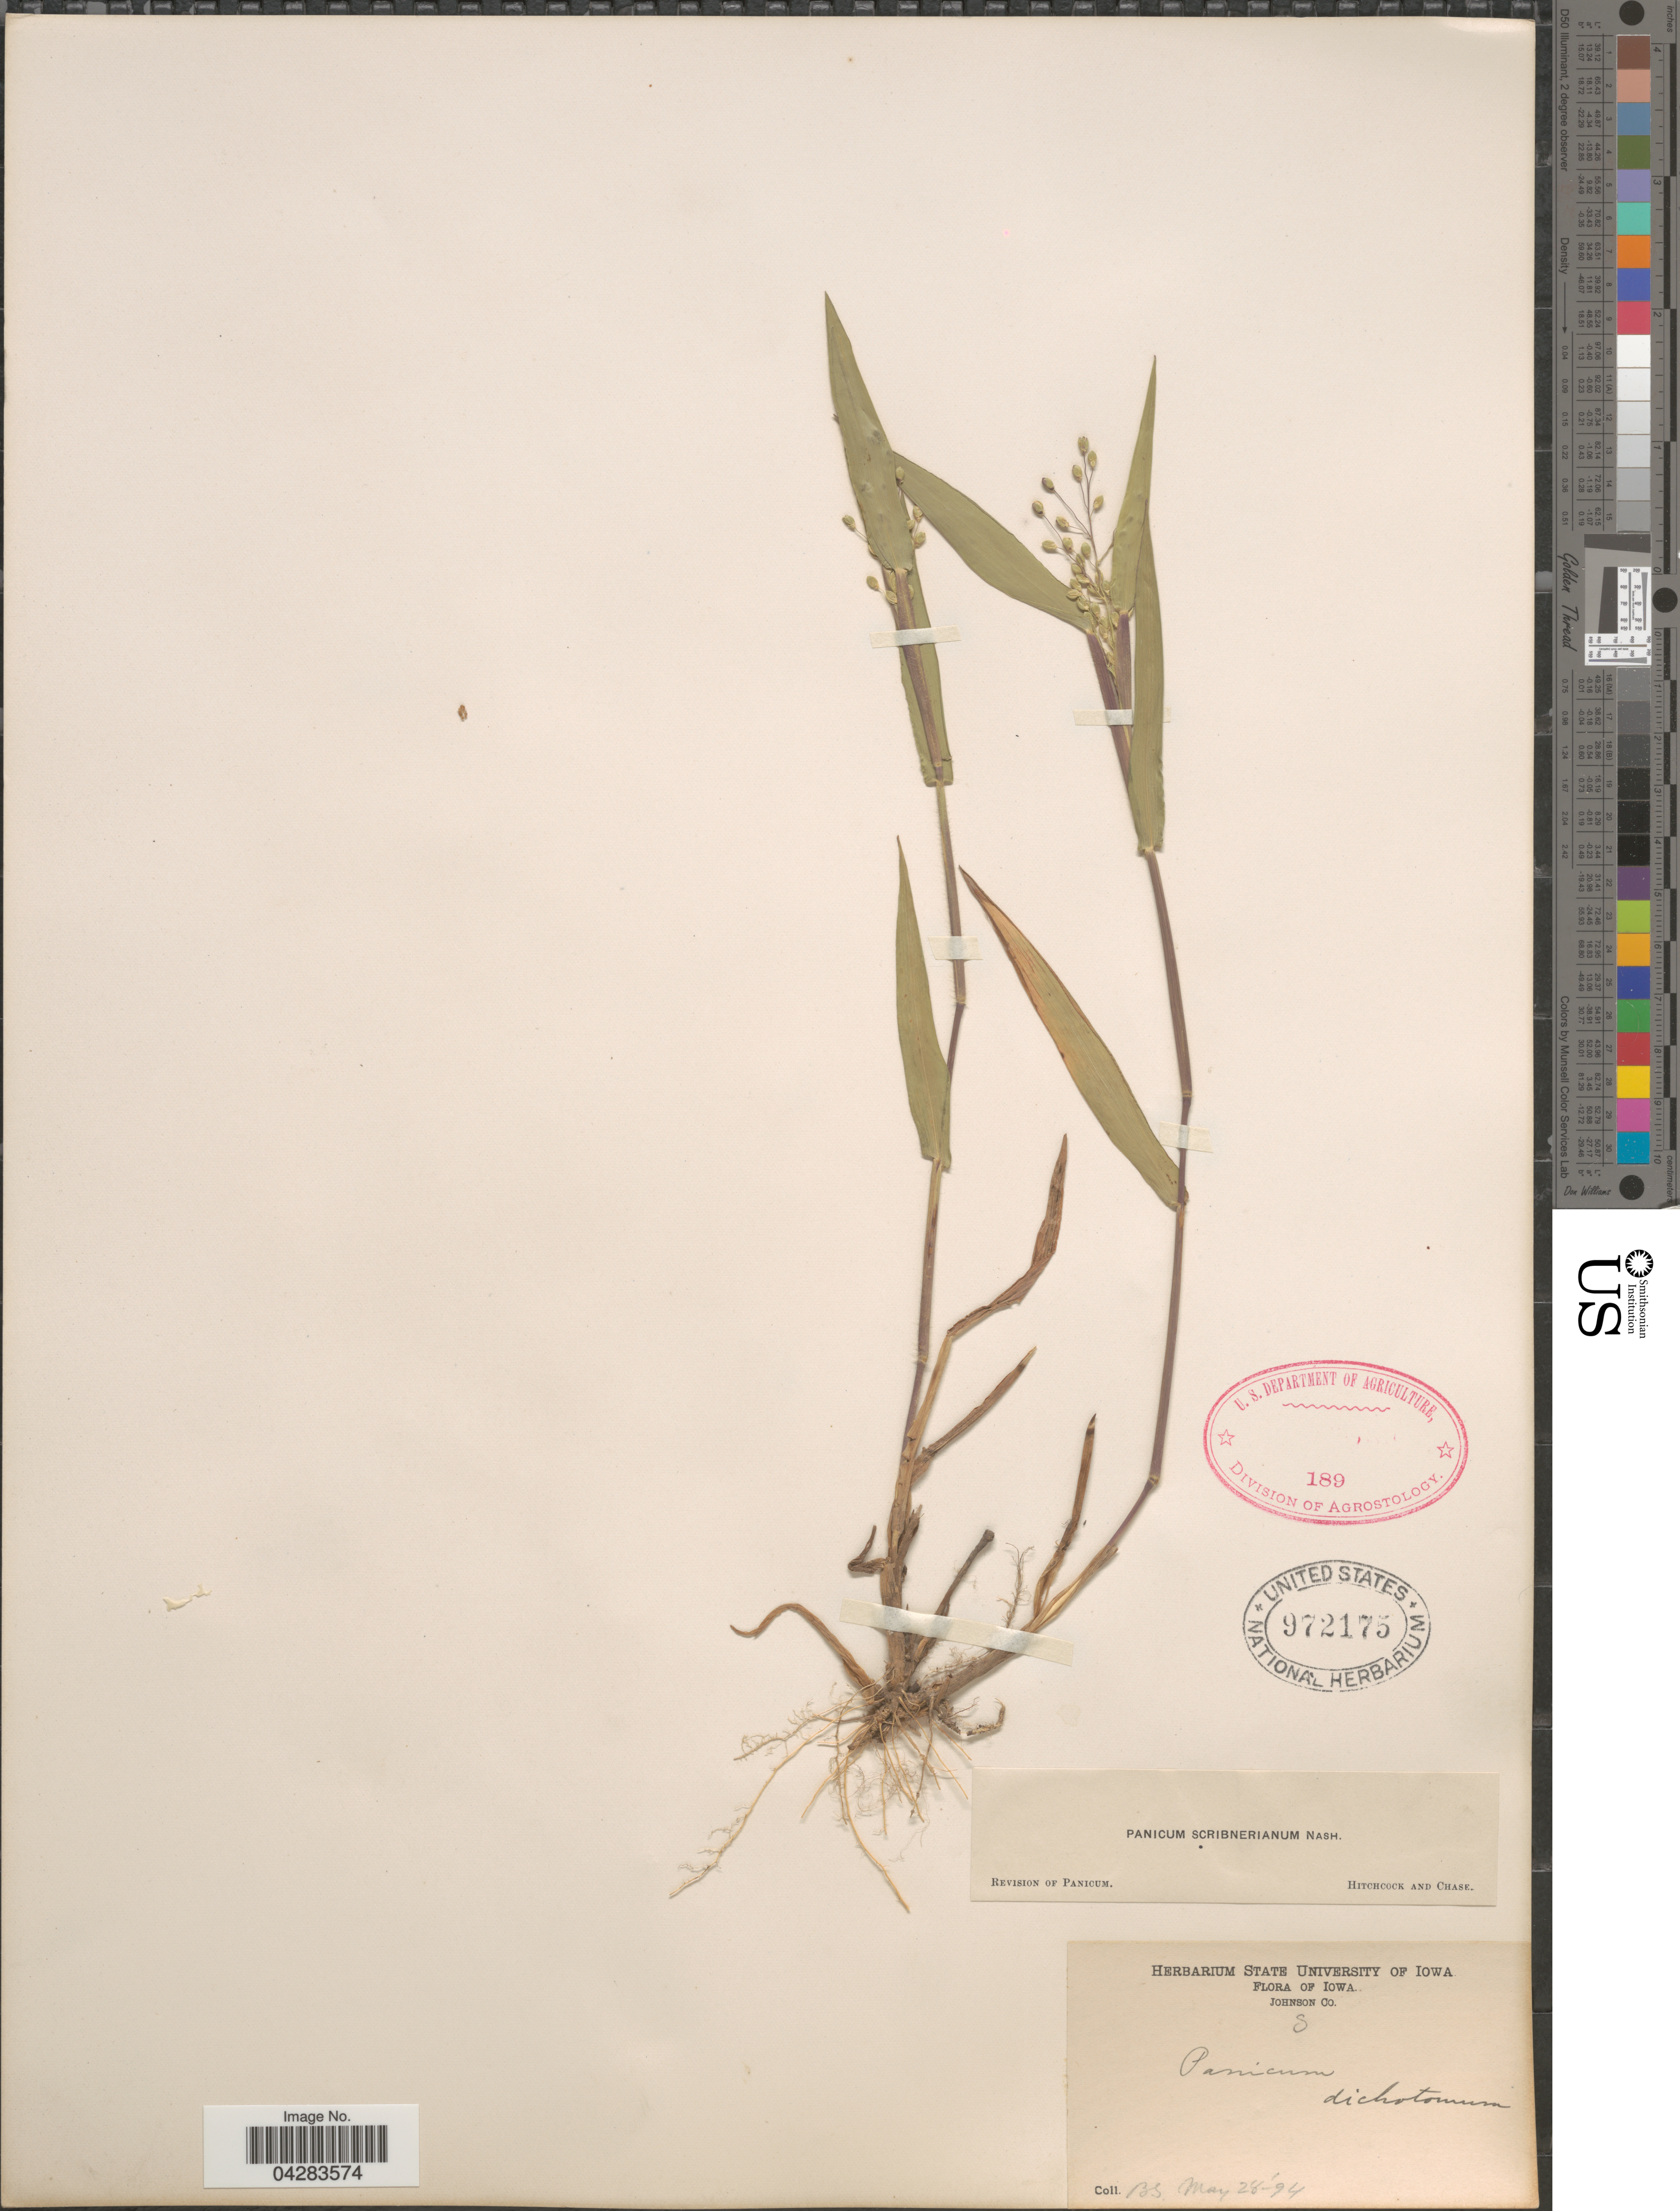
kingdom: Plantae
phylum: Tracheophyta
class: Liliopsida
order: Poales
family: Poaceae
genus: Dichanthelium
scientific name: Dichanthelium oligosanthes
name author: (Schult.) Gould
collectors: B. S.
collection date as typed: Transcribed d/m/y: 28/5/94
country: United States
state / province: Iowa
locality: Johnson Co. S.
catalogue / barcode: US 972175